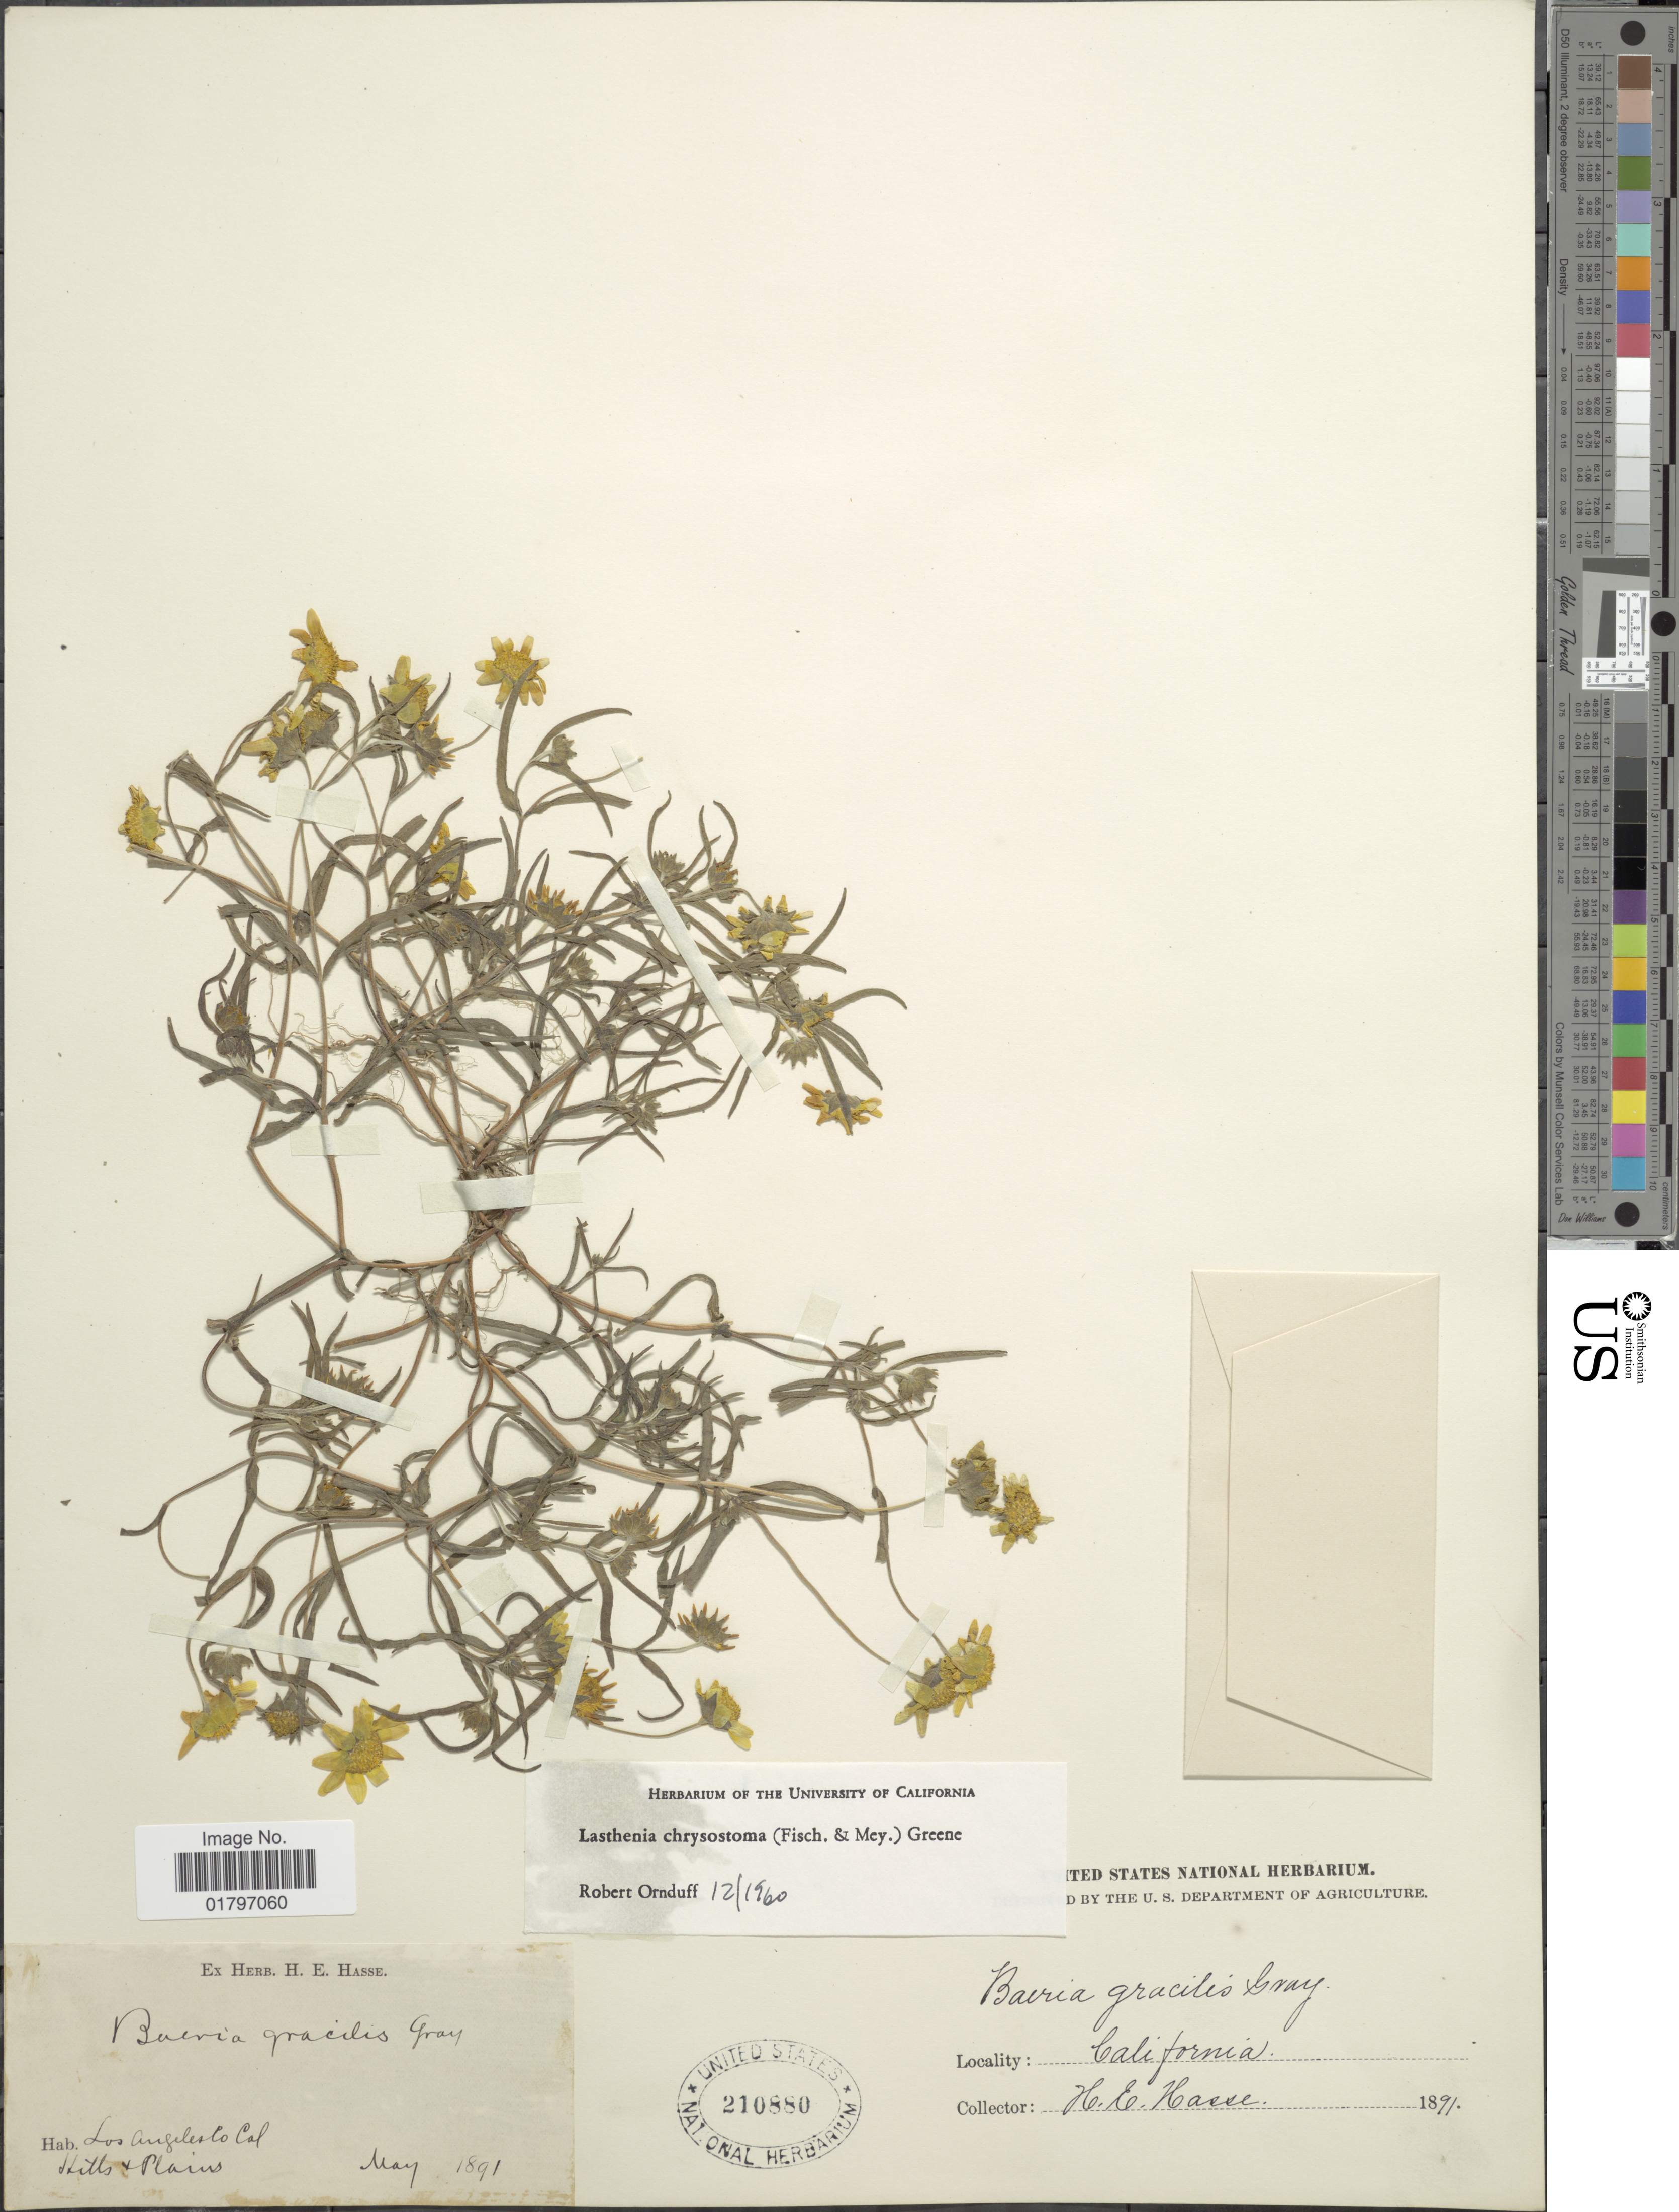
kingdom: Plantae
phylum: Tracheophyta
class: Magnoliopsida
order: Asterales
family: Asteraceae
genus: Lasthenia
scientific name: Lasthenia chrysostoma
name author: (Fisch. & C.A. Mey.) Greene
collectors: H. E. Hasse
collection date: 1891-05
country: United States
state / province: California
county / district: Los Angeles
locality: Los Angeles Co.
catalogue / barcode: US 210880